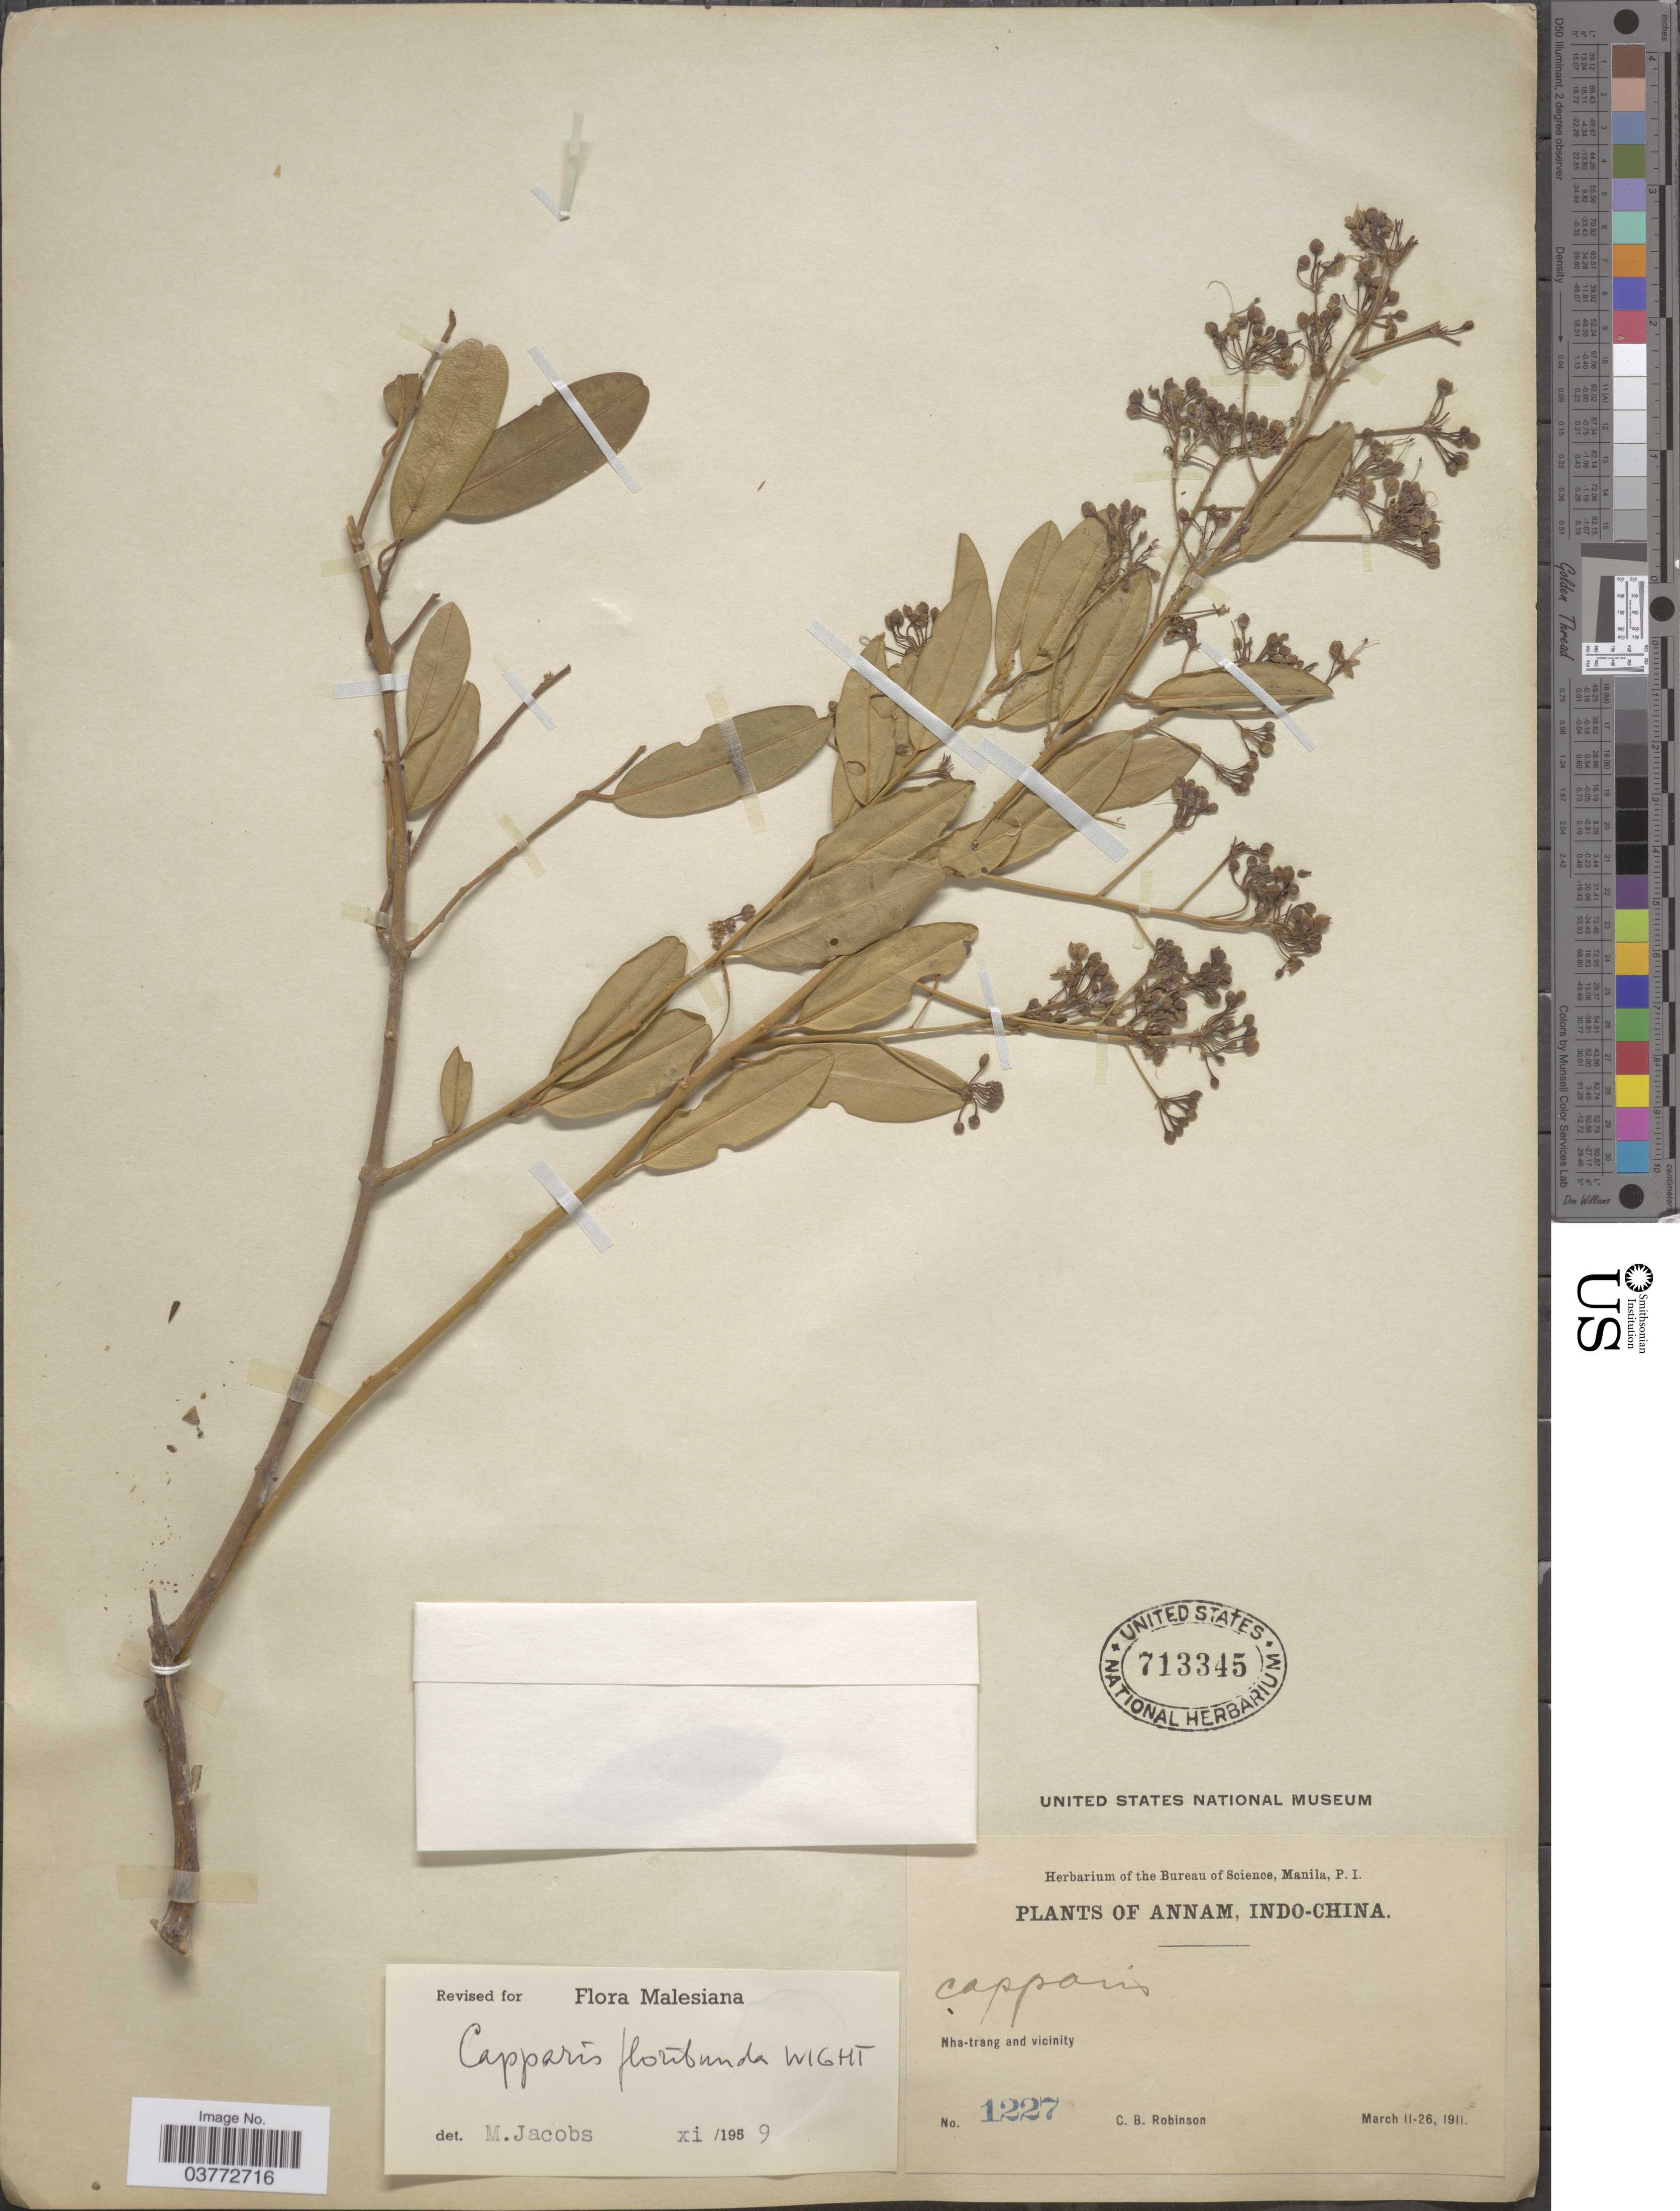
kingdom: Plantae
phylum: Tracheophyta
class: Magnoliopsida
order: Brassicales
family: Capparaceae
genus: Capparis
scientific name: Capparis floribunda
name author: Wight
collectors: C. Robinson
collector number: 1227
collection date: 1911-03-11/1911-03-26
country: Vietnam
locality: Annam, Indo-China. Nha-trang and vicinity.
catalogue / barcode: US 713345